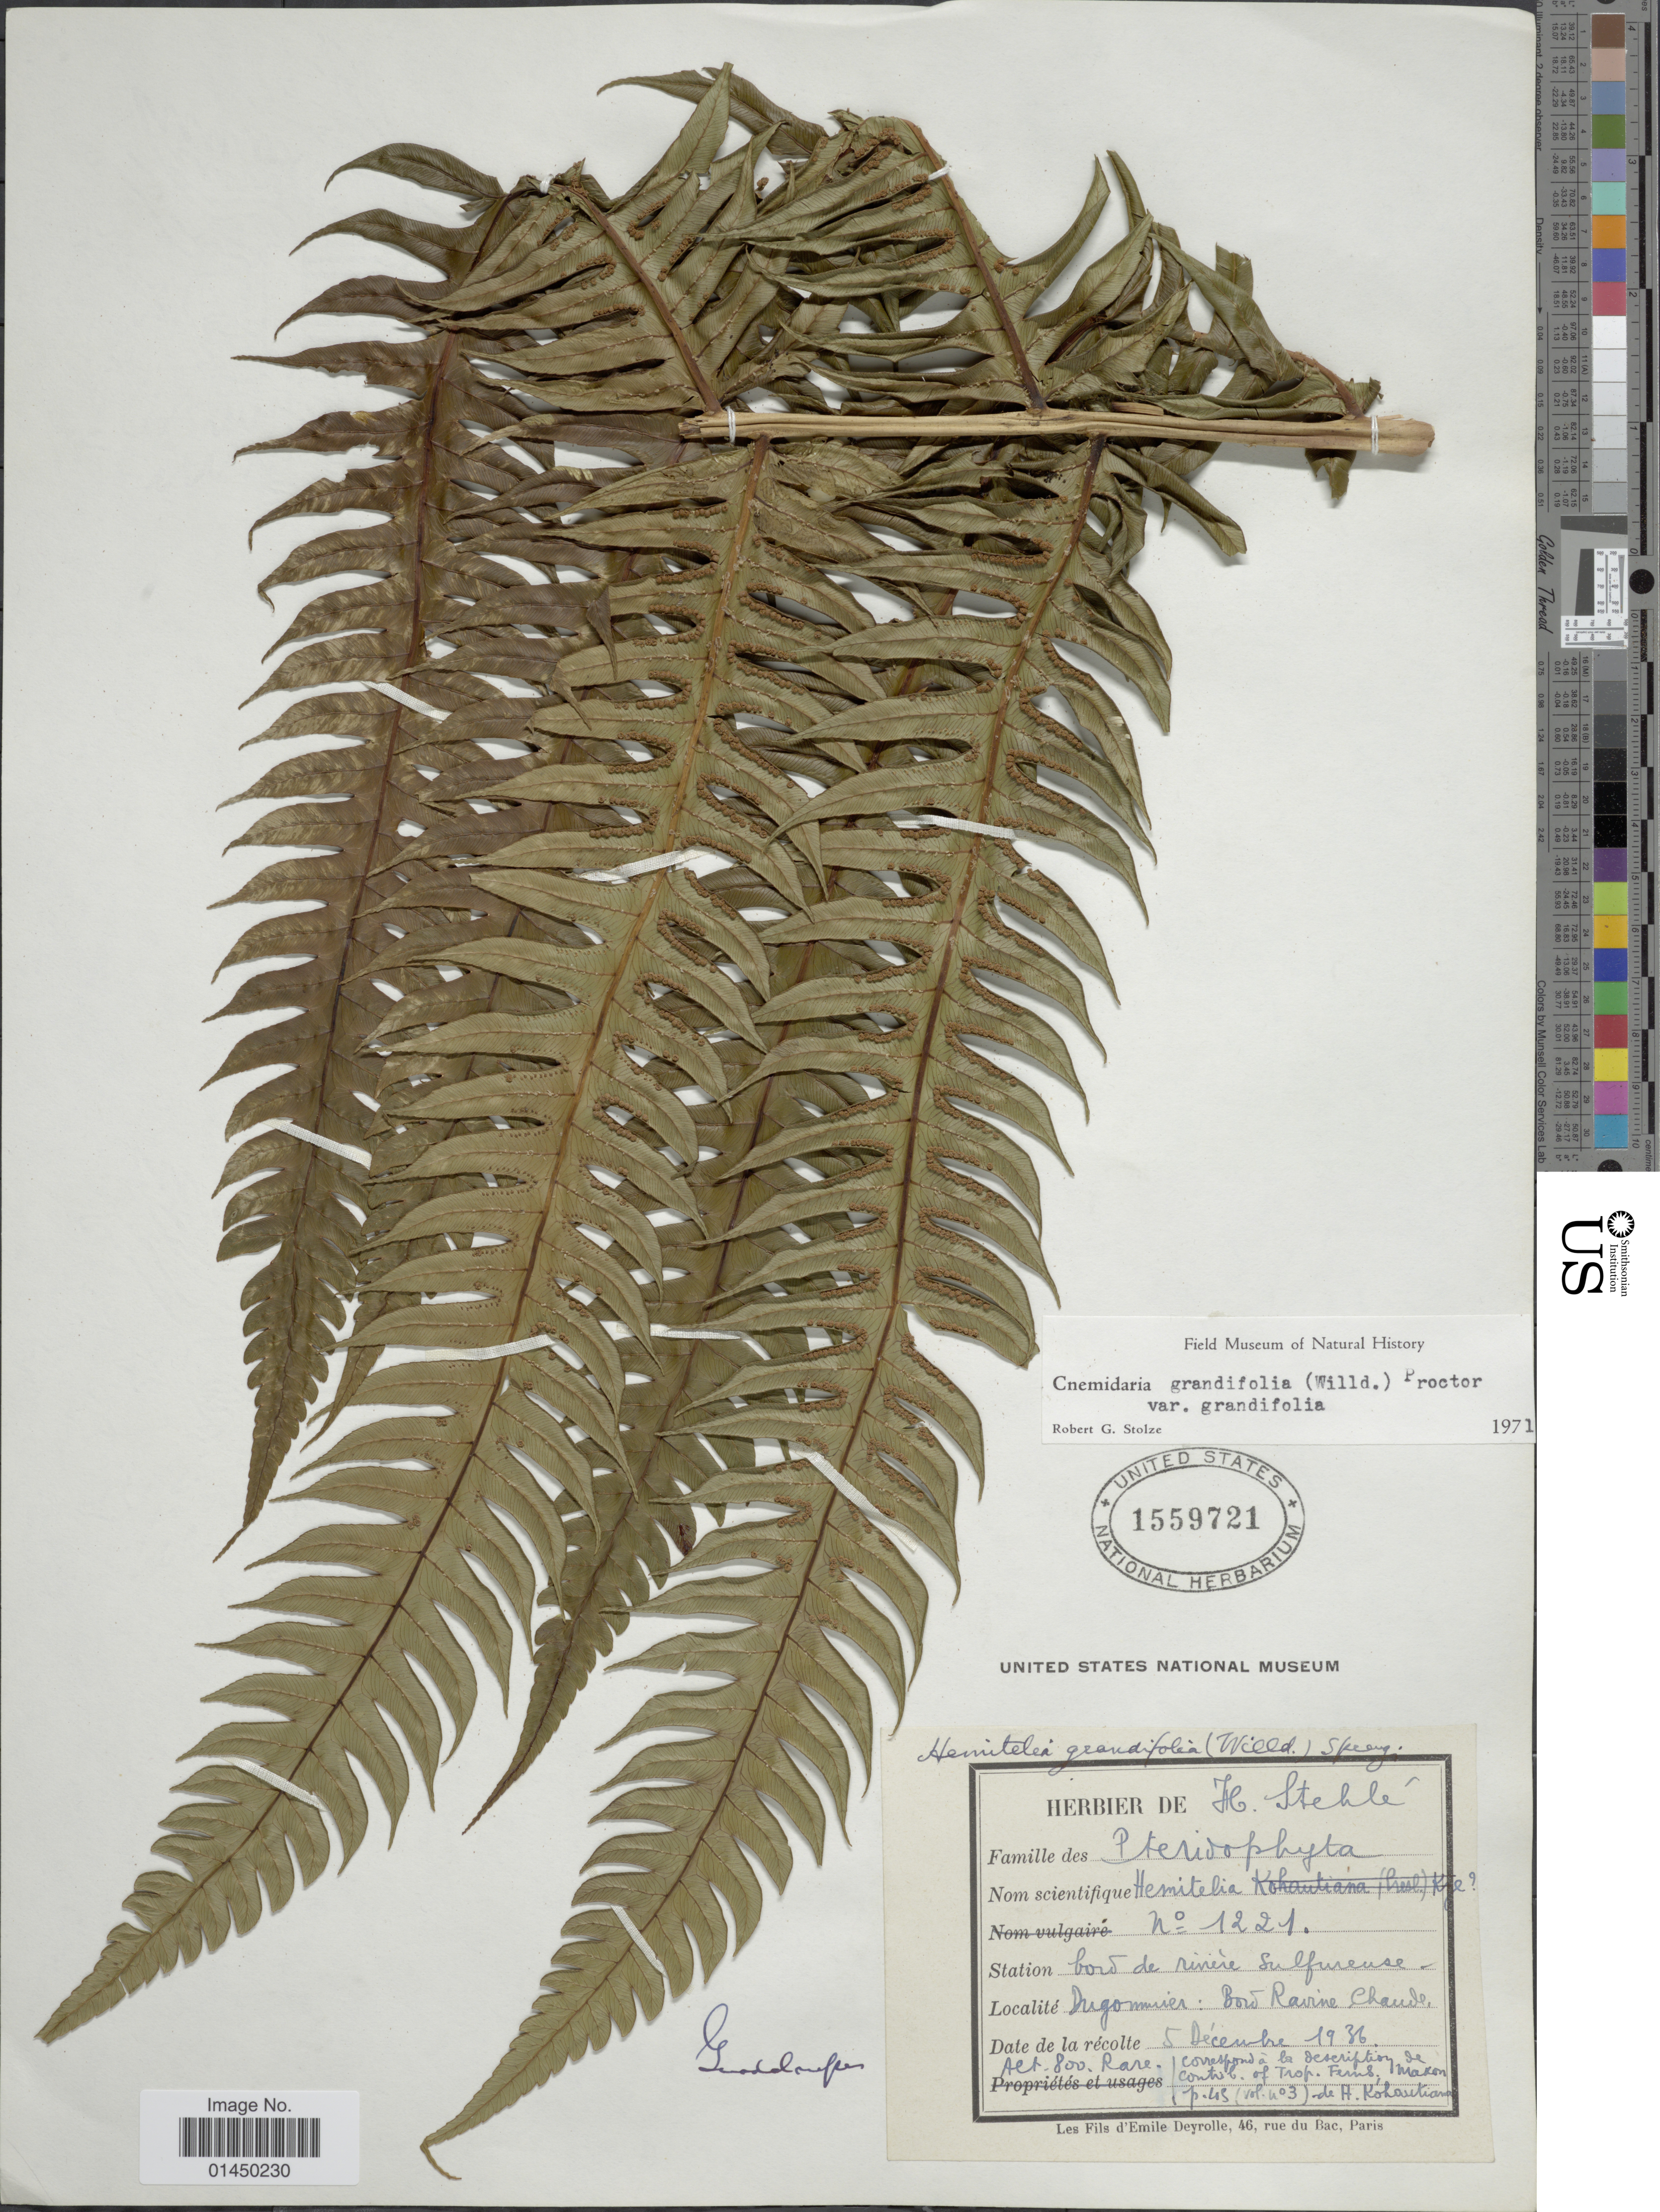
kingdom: Plantae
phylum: Tracheophyta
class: Polypodiopsida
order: Cyatheales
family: Cyatheaceae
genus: Cyathea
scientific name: Cyathea grandifolia var. grandifolia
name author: Willd.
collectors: ex herb. H. Stehlé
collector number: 1221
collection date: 1936-12-05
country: Guadeloupe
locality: Dugommier: Bord Ravine Claude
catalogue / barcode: US 1559721